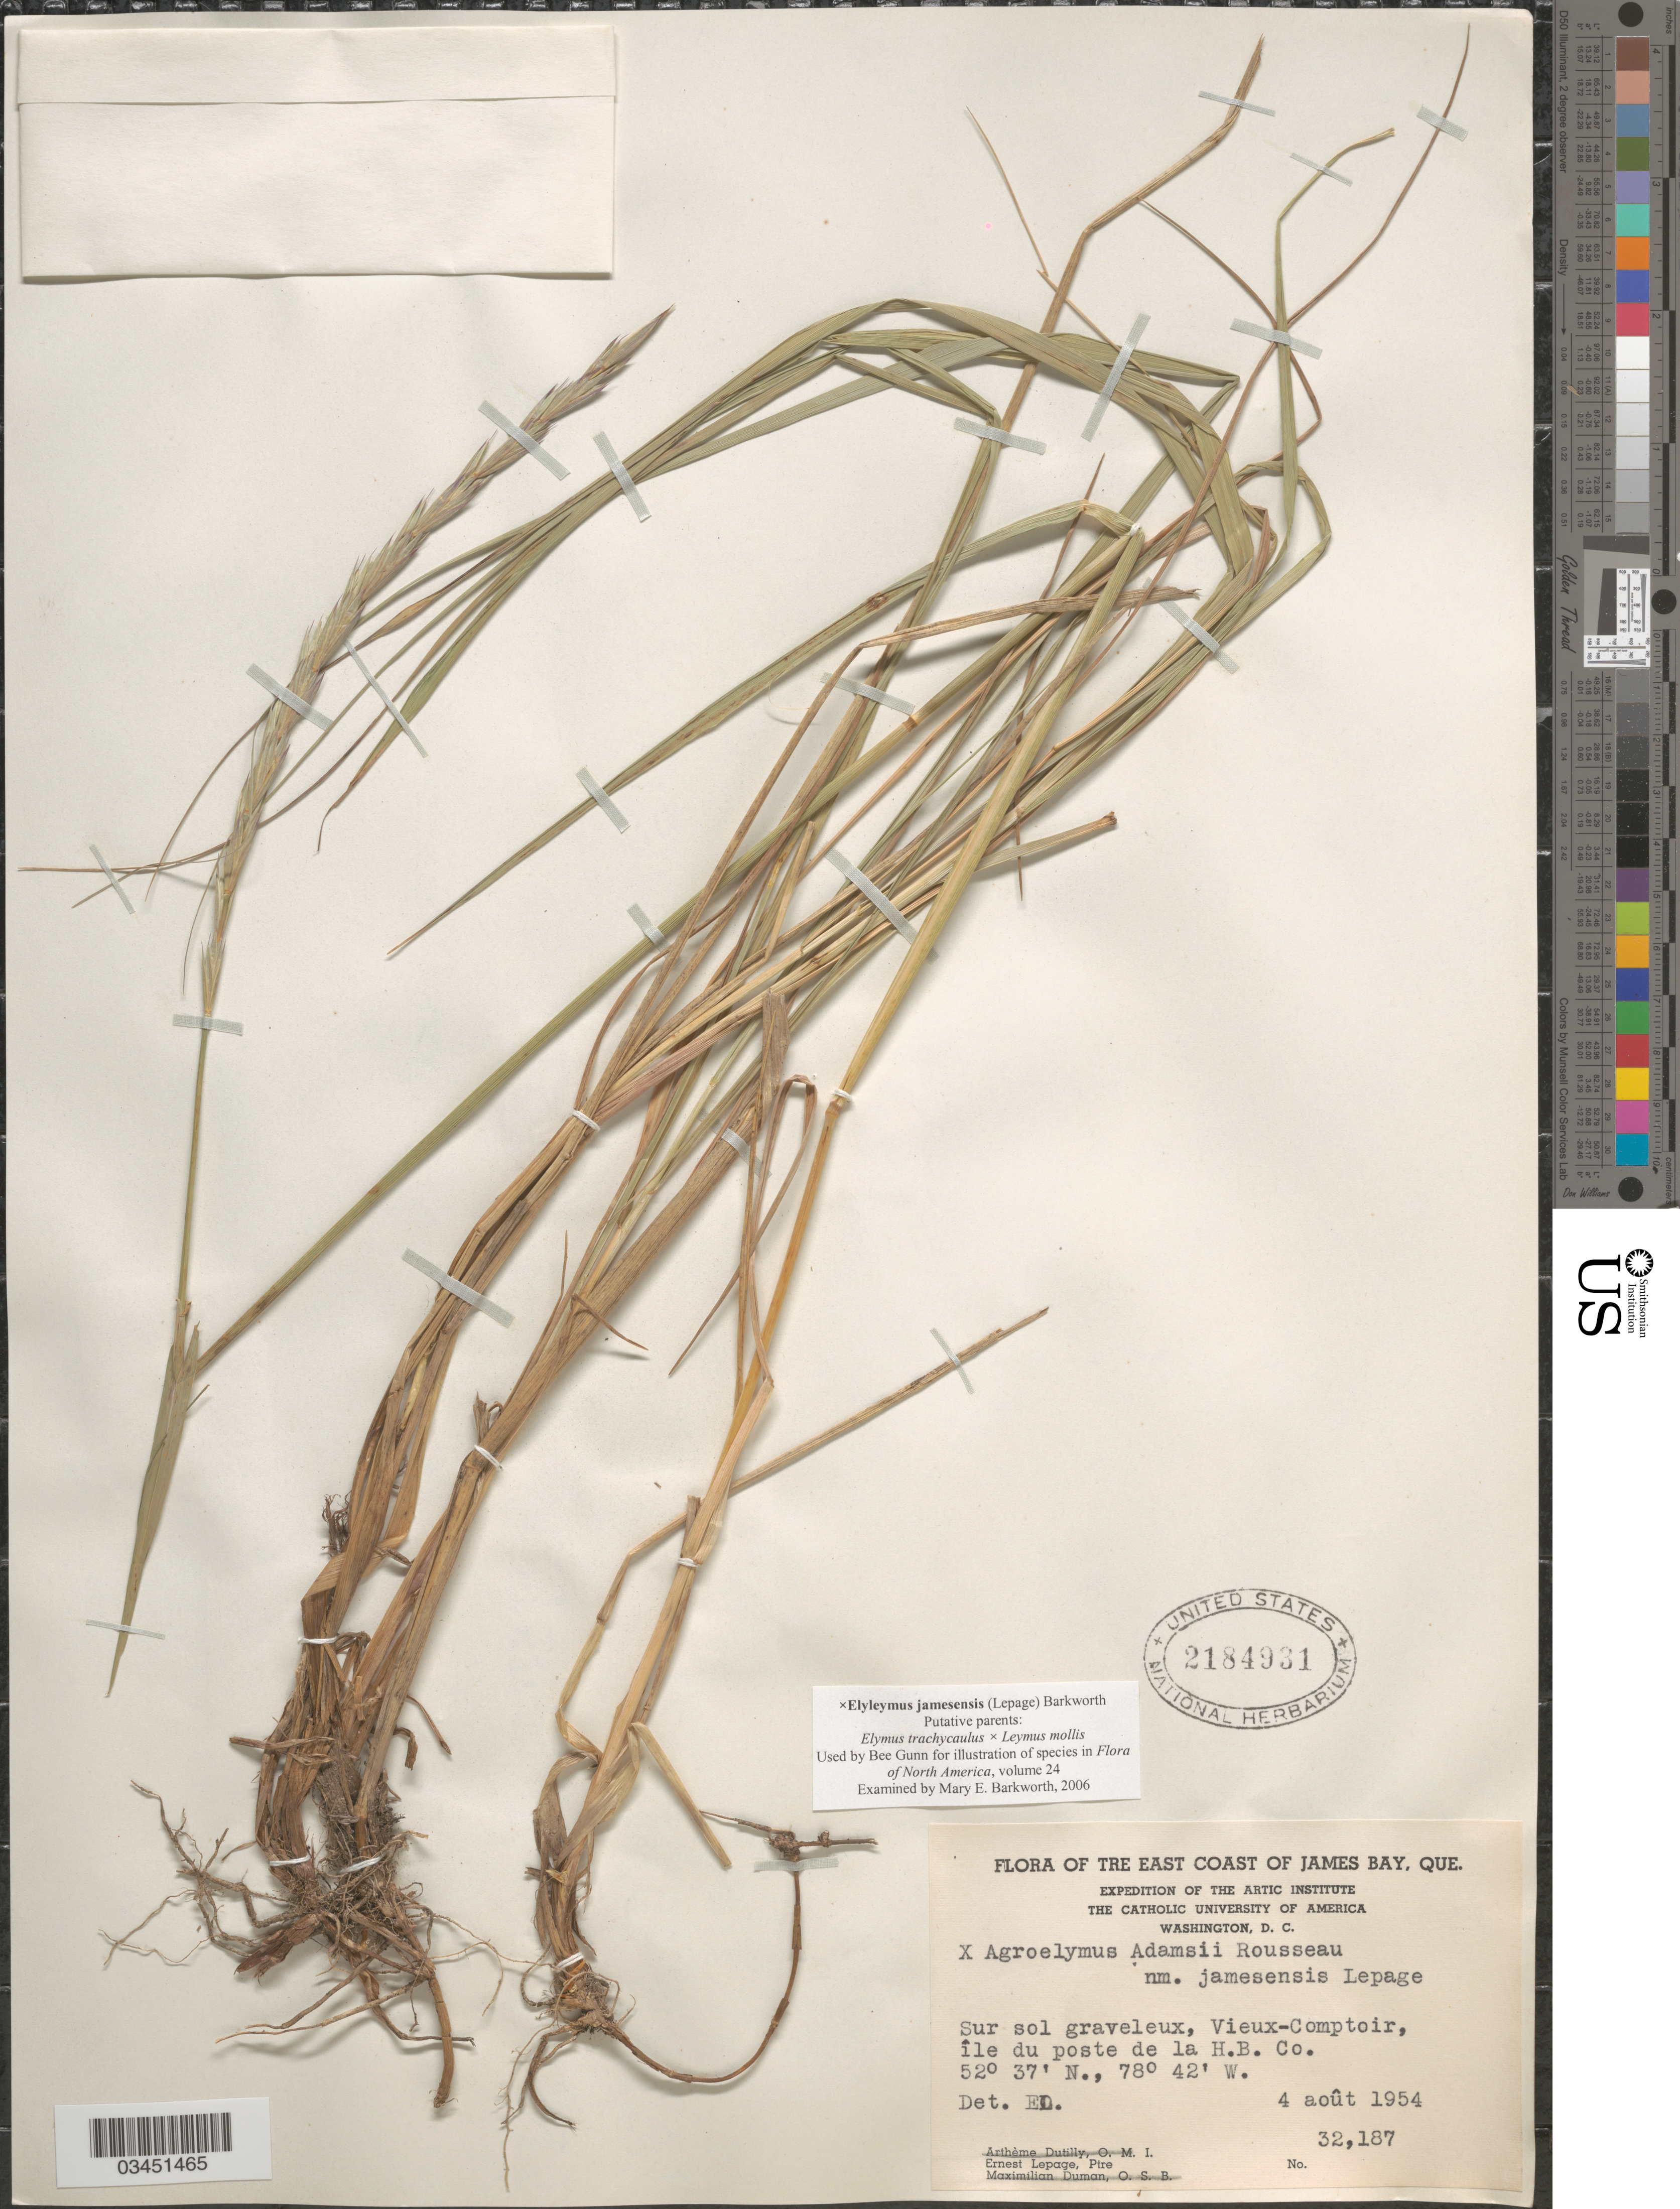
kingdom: Plantae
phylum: Tracheophyta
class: Liliopsida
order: Poales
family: Poaceae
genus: Elyleymus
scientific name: x Elyleymus jamesensis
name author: (Lepage) Barkworth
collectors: E. Lepage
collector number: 32187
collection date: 1954-08-04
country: Canada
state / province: Quebec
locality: Tre East Coast Of James Bay. Expedition Of The Arctic Institute. Sur sol graveleux, Vieux-Comptoir, ile du poste de la H.B. Co.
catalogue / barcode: US 2184931